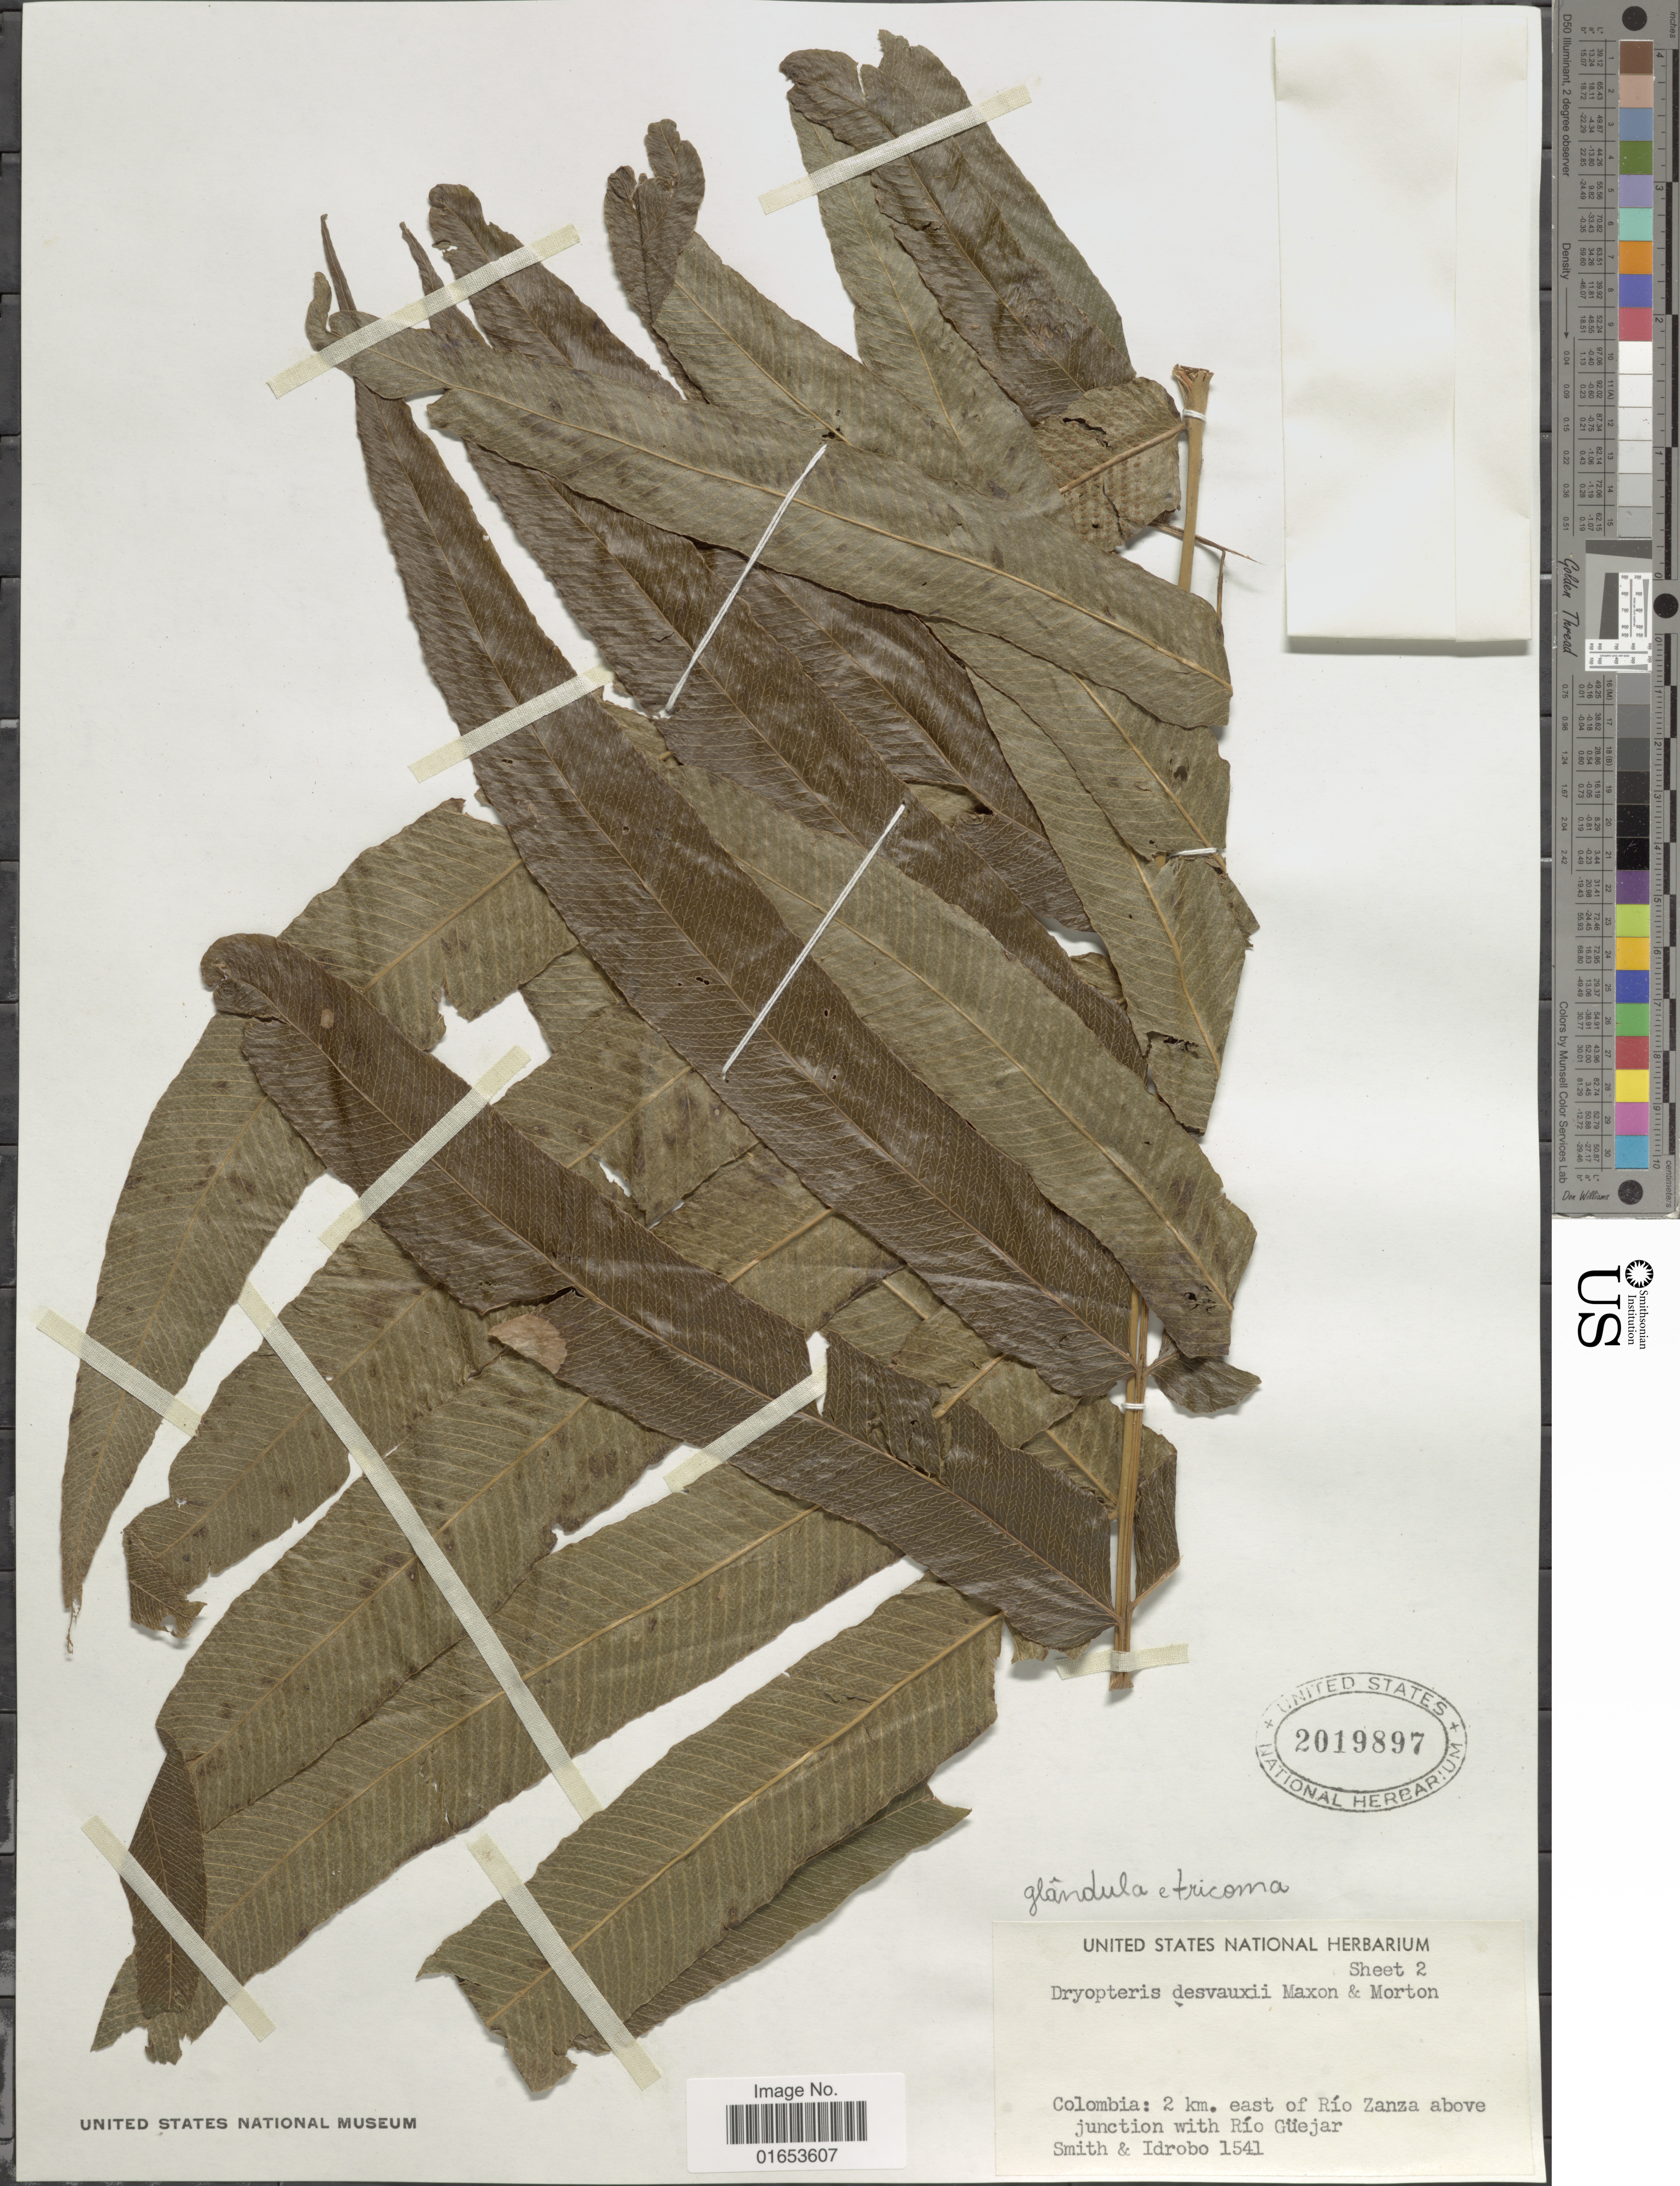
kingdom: Plantae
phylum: Tracheophyta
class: Polypodiopsida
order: Polypodiales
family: Thelypteridaceae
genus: Meniscium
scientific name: Meniscium longifolium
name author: Fée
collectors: -- Smith & -- Idrobo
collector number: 1541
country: Colombia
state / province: Meta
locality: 2 km. east of Río Zanza above junction with Río Güejar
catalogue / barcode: US 2019897